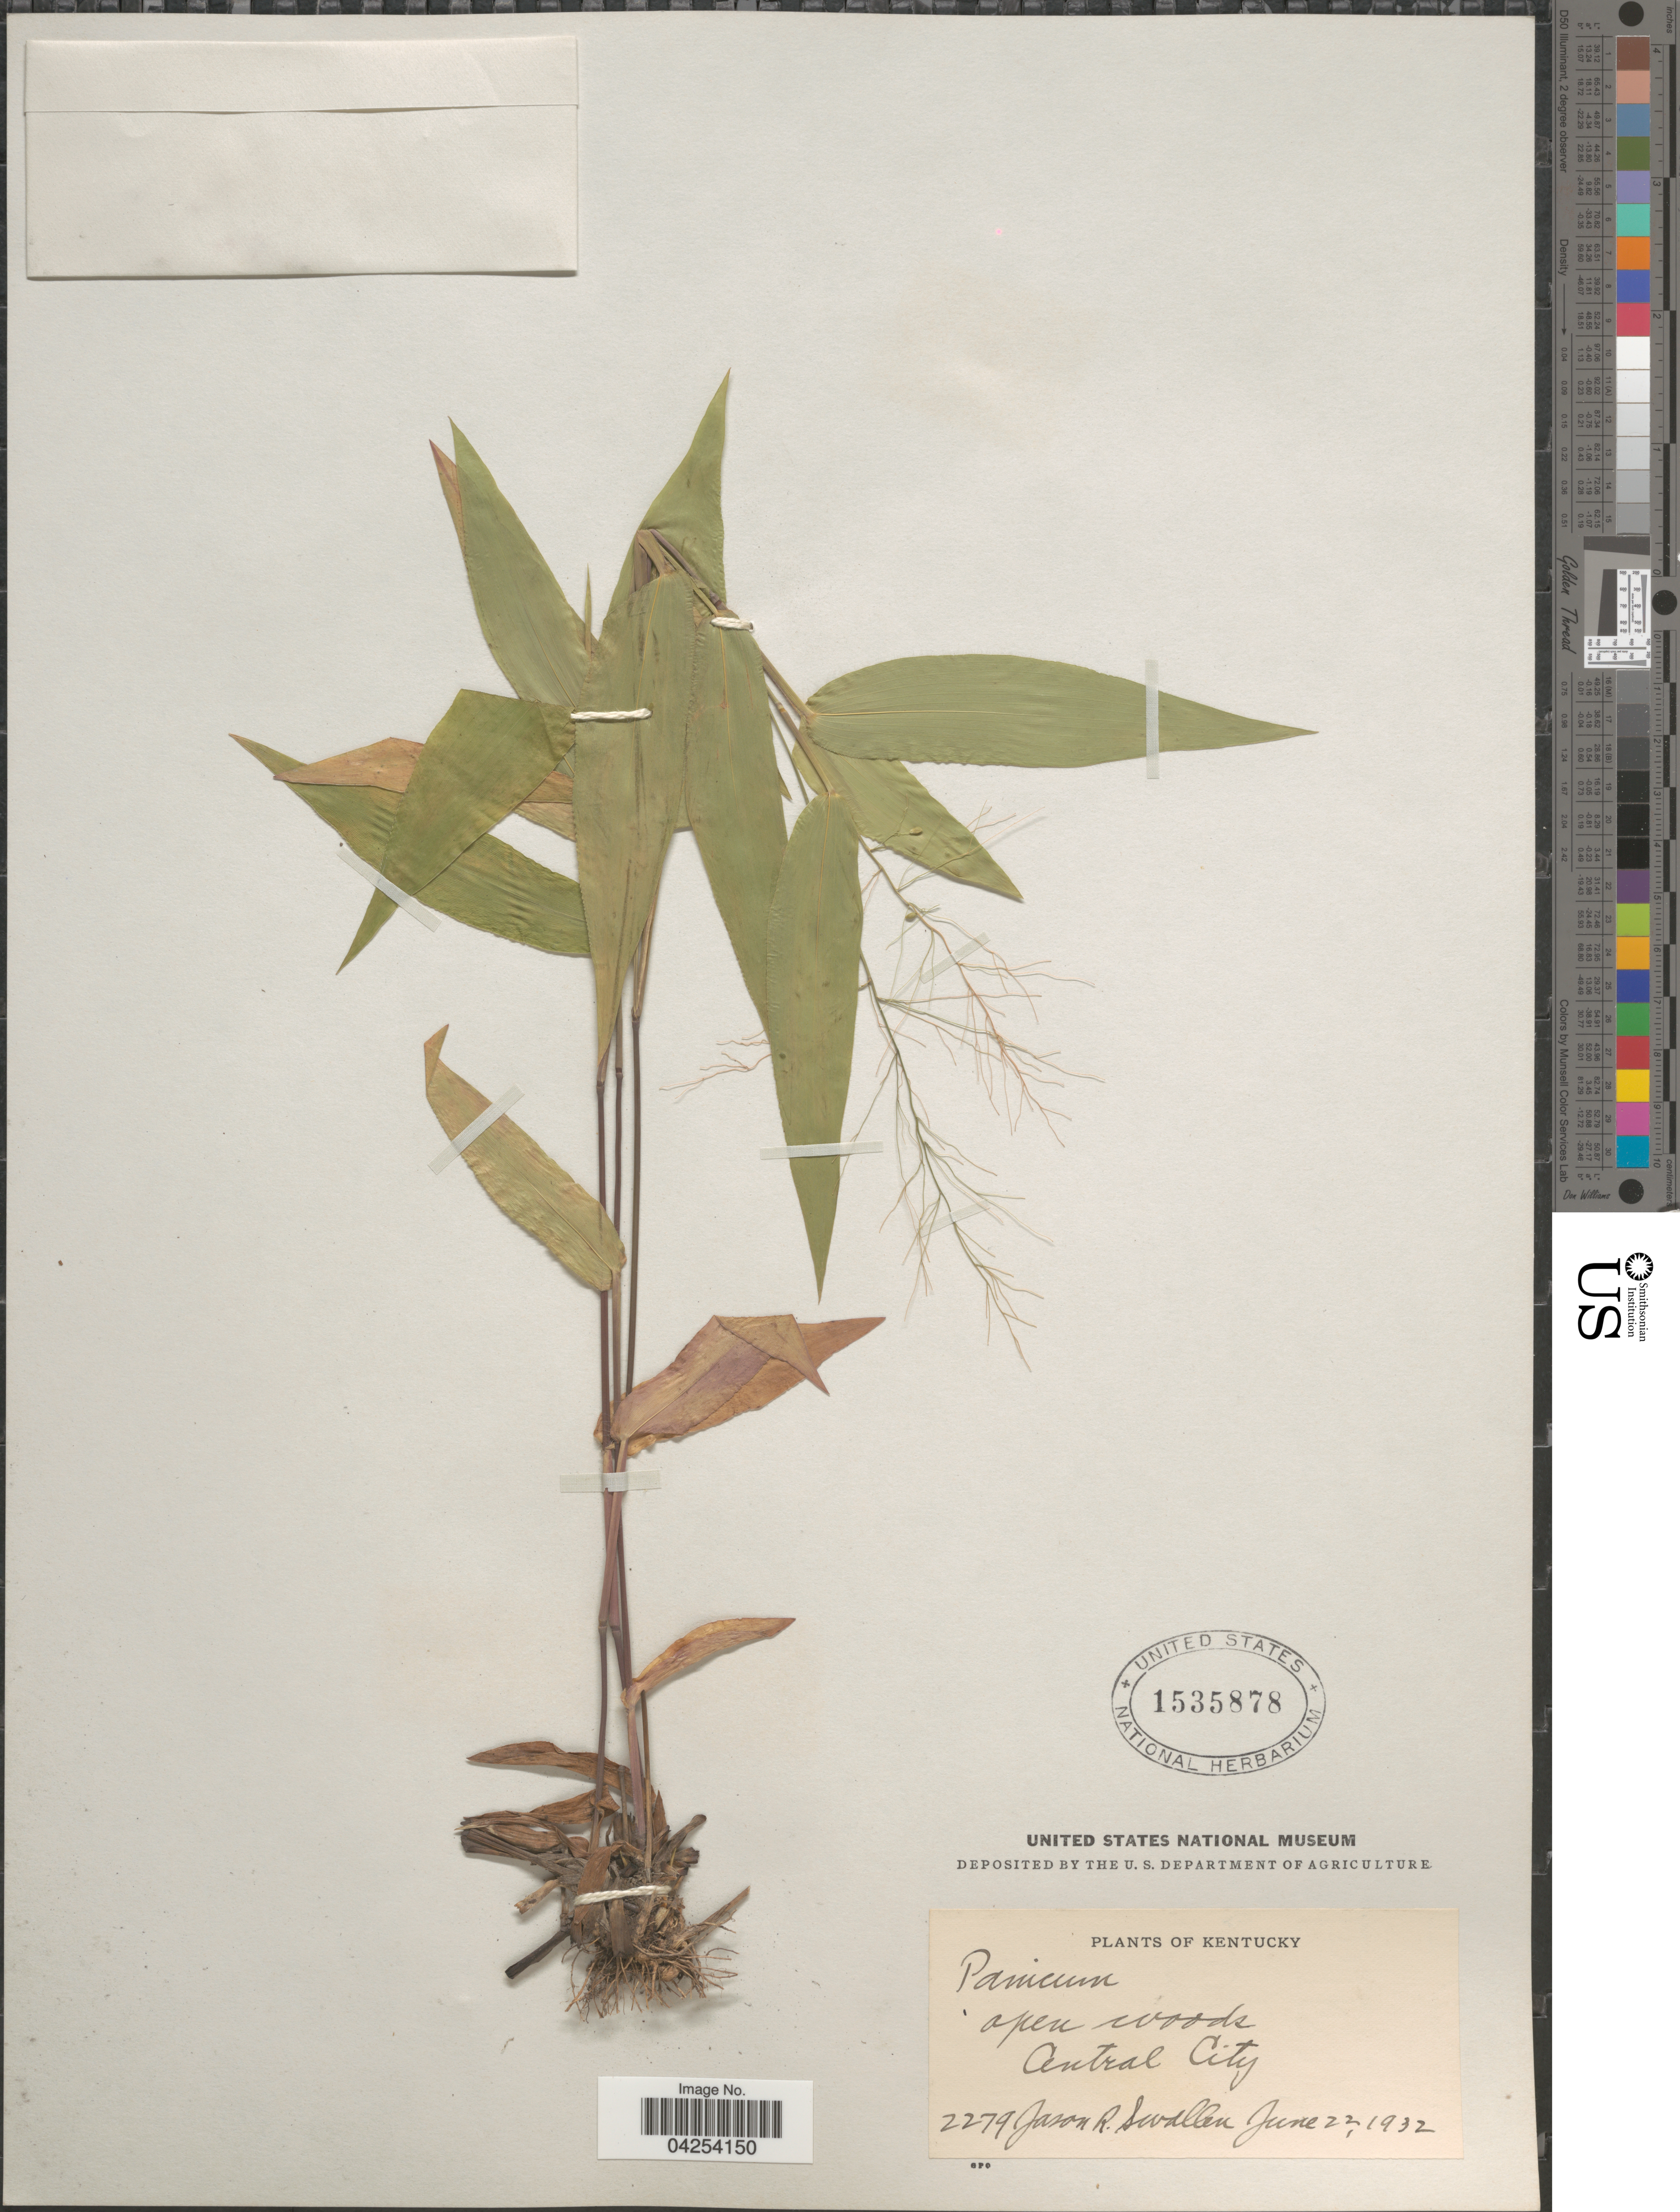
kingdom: Plantae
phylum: Tracheophyta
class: Liliopsida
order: Poales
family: Poaceae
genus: Dichanthelium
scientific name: Dichanthelium commutatum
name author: (Schult.) Gould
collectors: J. R. Swallen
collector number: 2279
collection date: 1932-06-22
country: United States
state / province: Kentucky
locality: Open woods, Central City.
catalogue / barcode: US 1535878